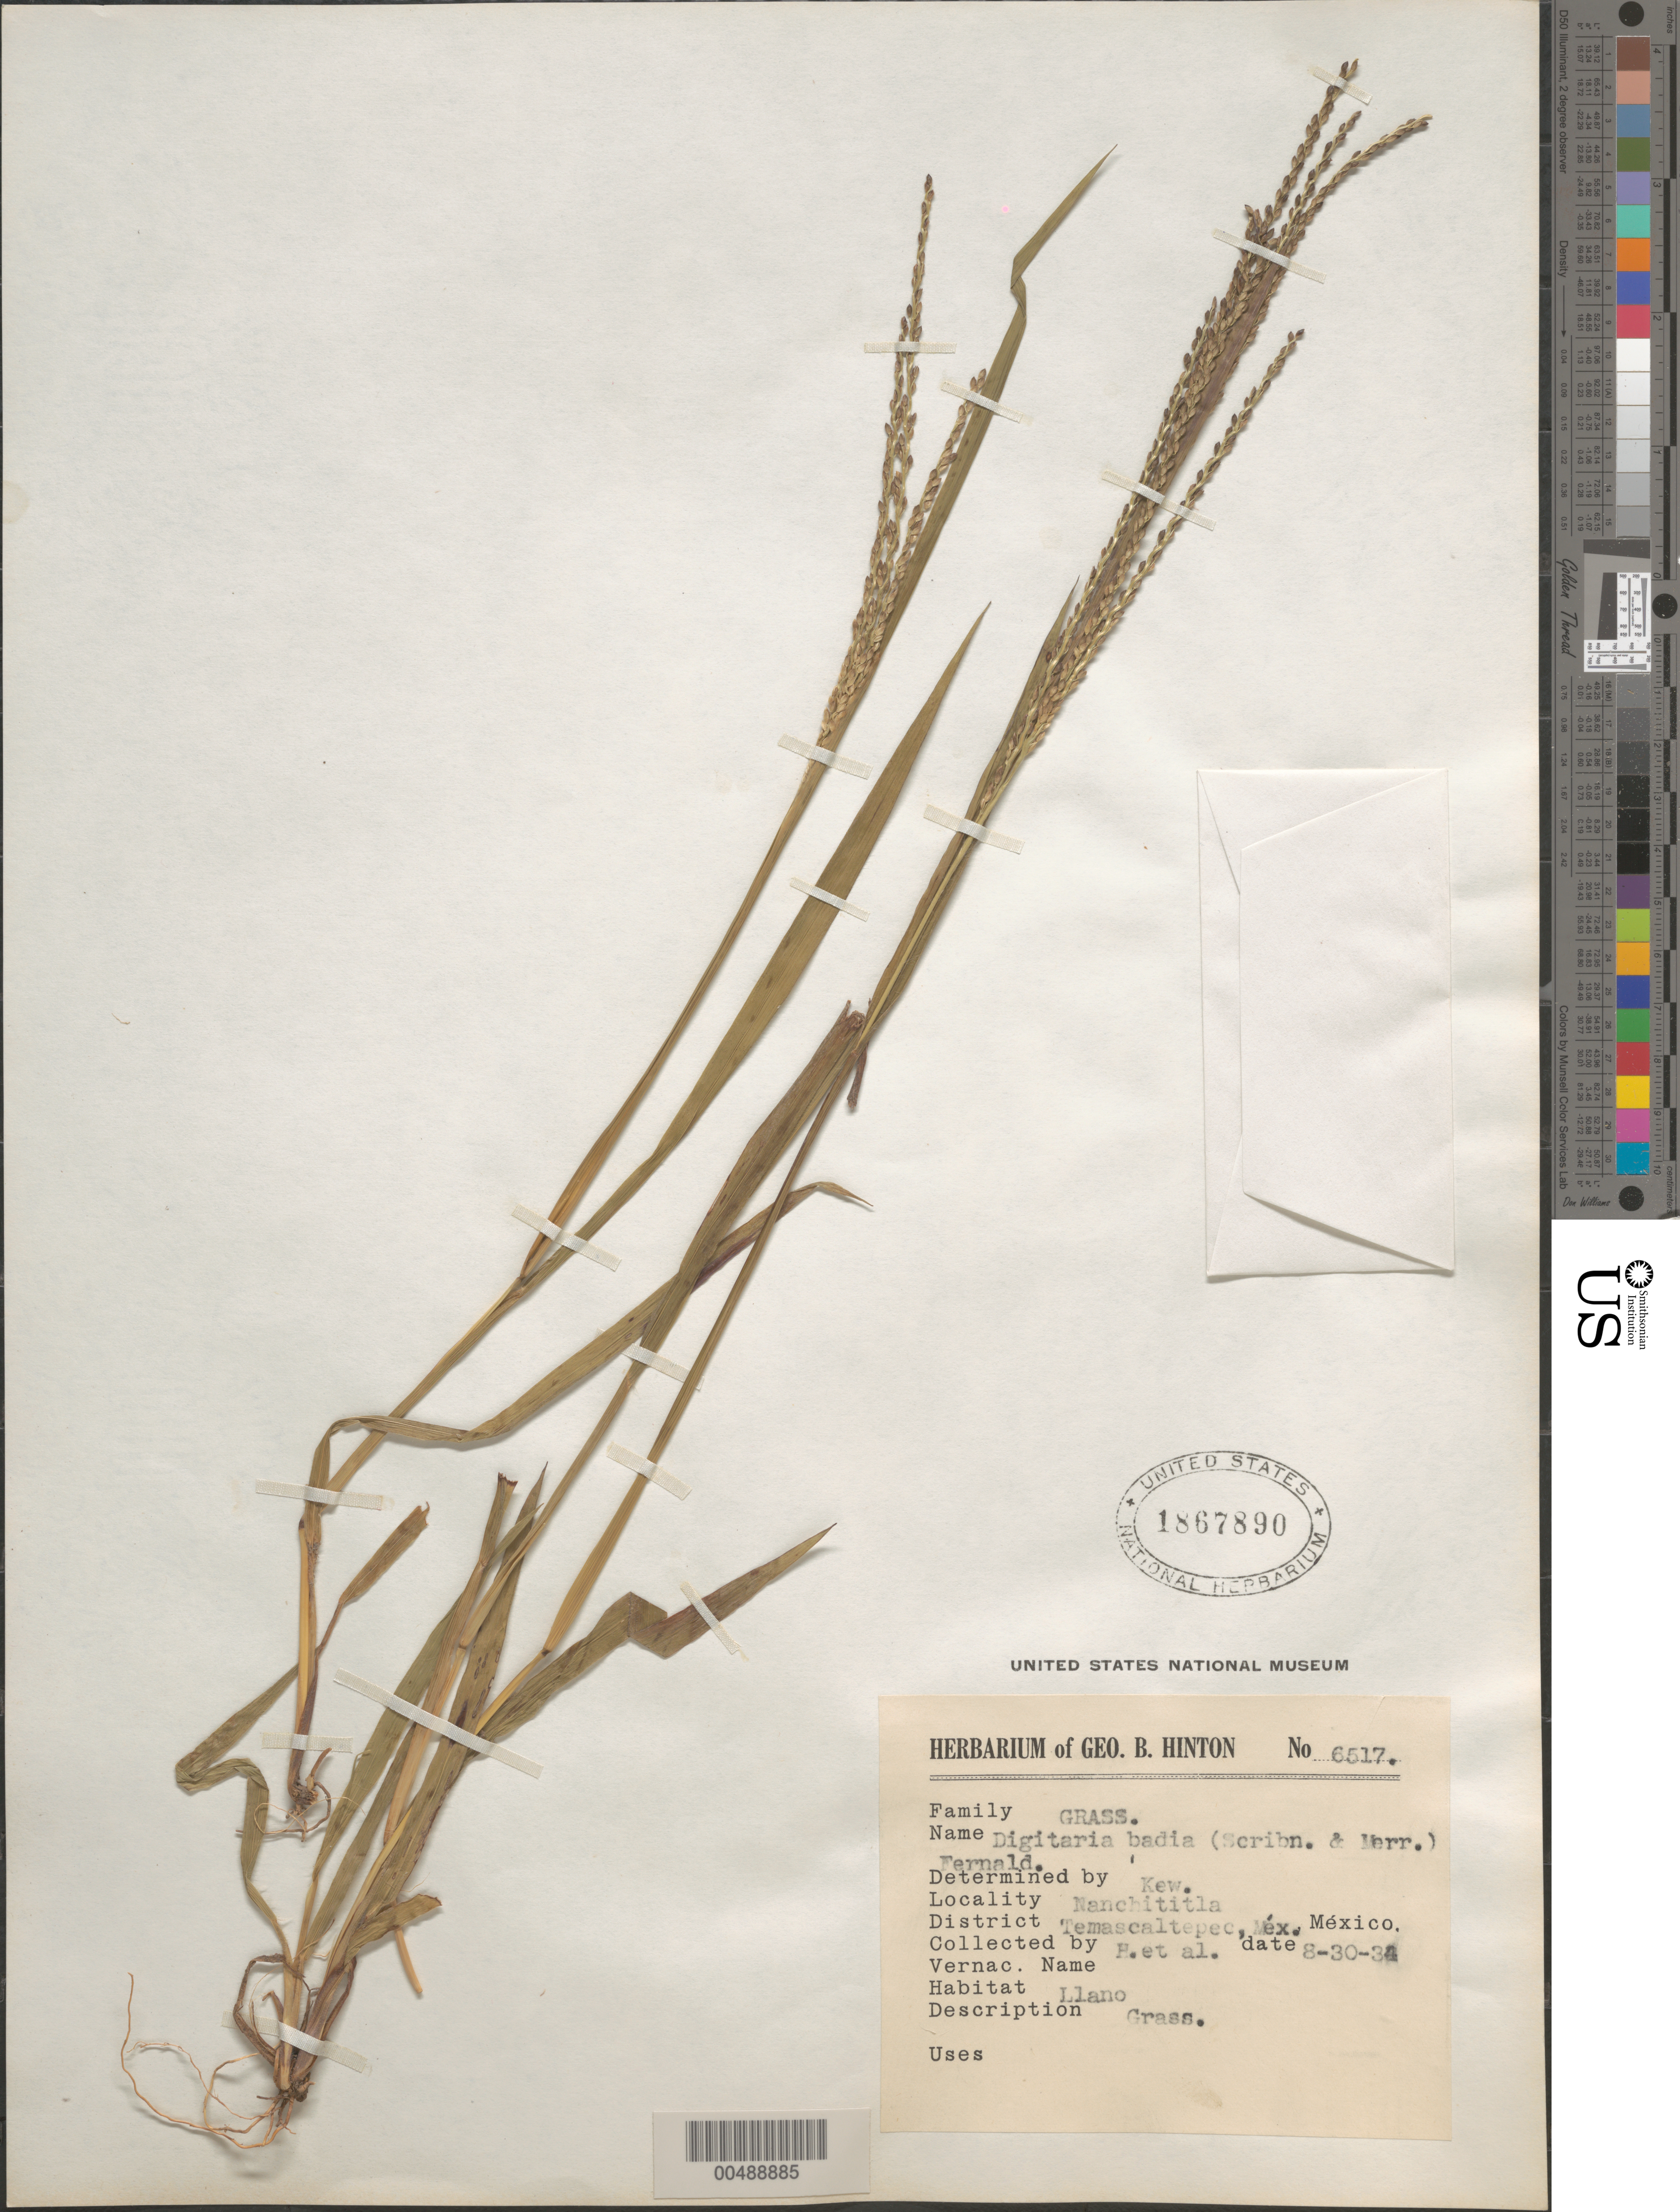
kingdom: Plantae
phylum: Tracheophyta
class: Liliopsida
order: Poales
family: Poaceae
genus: Digitaria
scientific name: Digitaria badia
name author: (Scribn. & Merr.) Fernald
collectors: G. B. Hinton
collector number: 6517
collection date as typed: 30 Aug 1930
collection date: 1930-08-30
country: Mexico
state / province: México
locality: Temascaltepec Dist., Nanchititla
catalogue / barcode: US 1867890